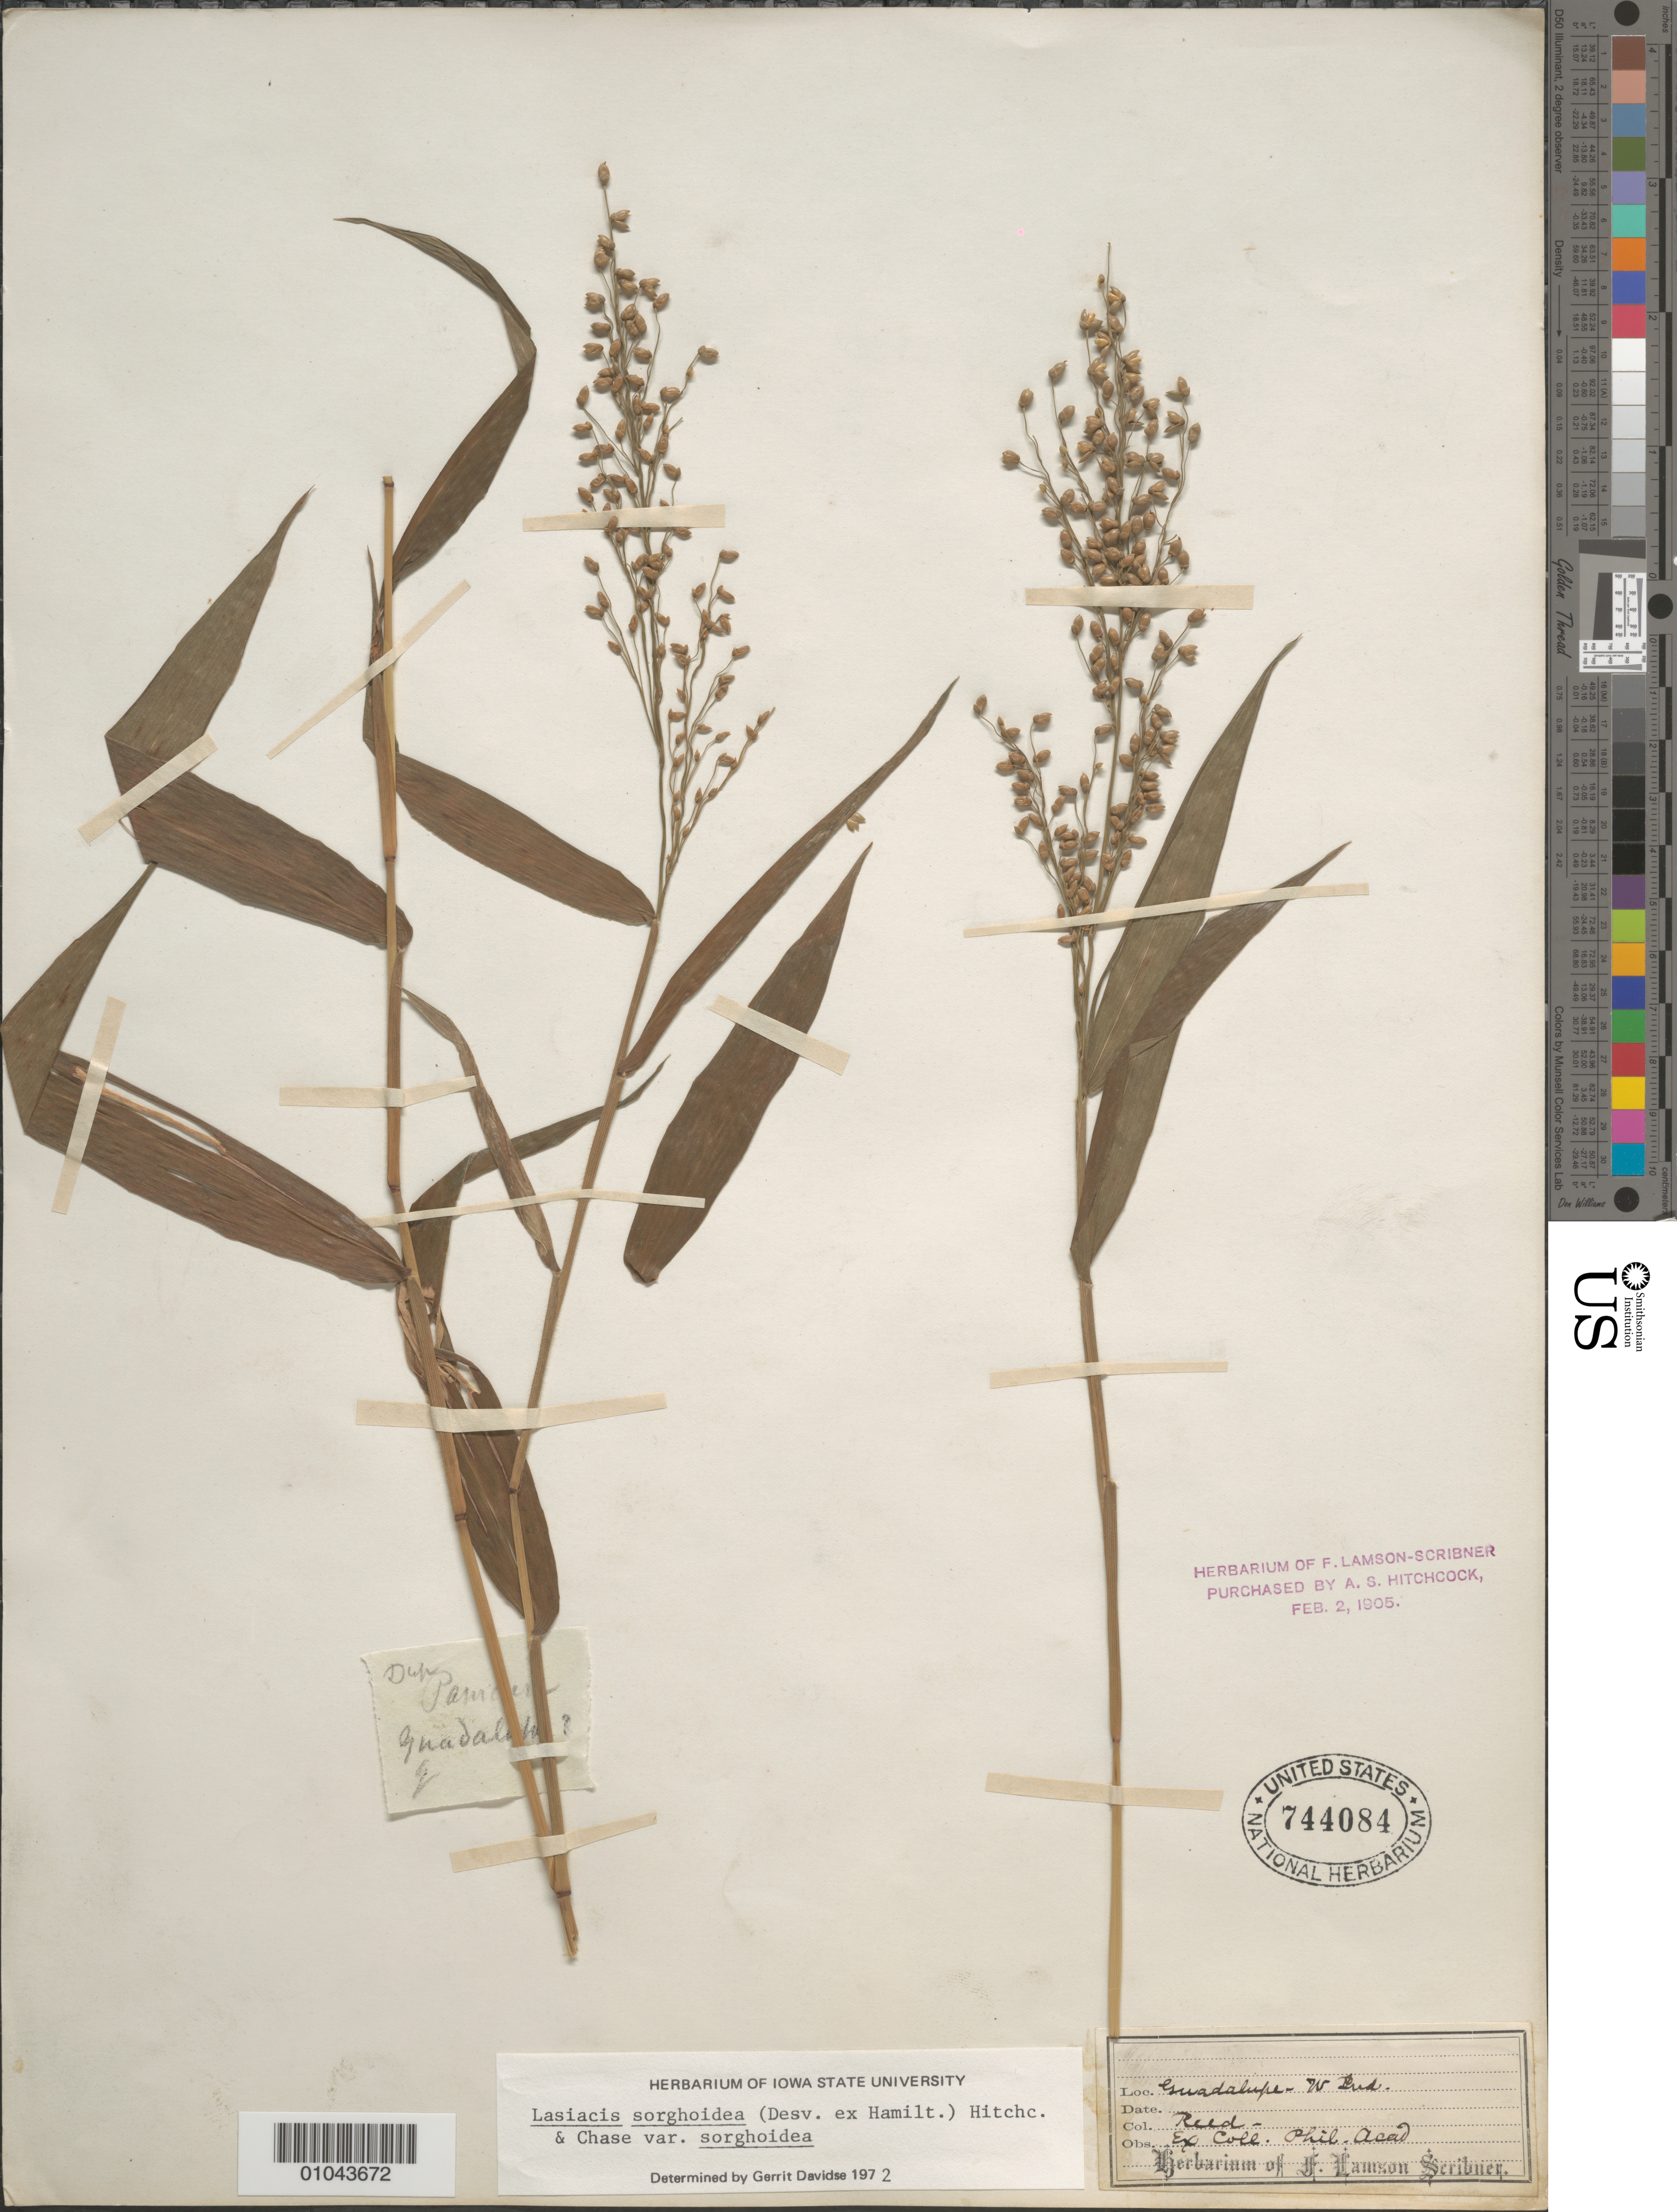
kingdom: Plantae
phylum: Tracheophyta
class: Liliopsida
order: Poales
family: Poaceae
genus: Lasiacis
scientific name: Lasiacis sorghoidea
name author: (Desv. ex Ham.) Hitchc. & Chase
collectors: J. Reed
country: Guadeloupe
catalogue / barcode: US 744084